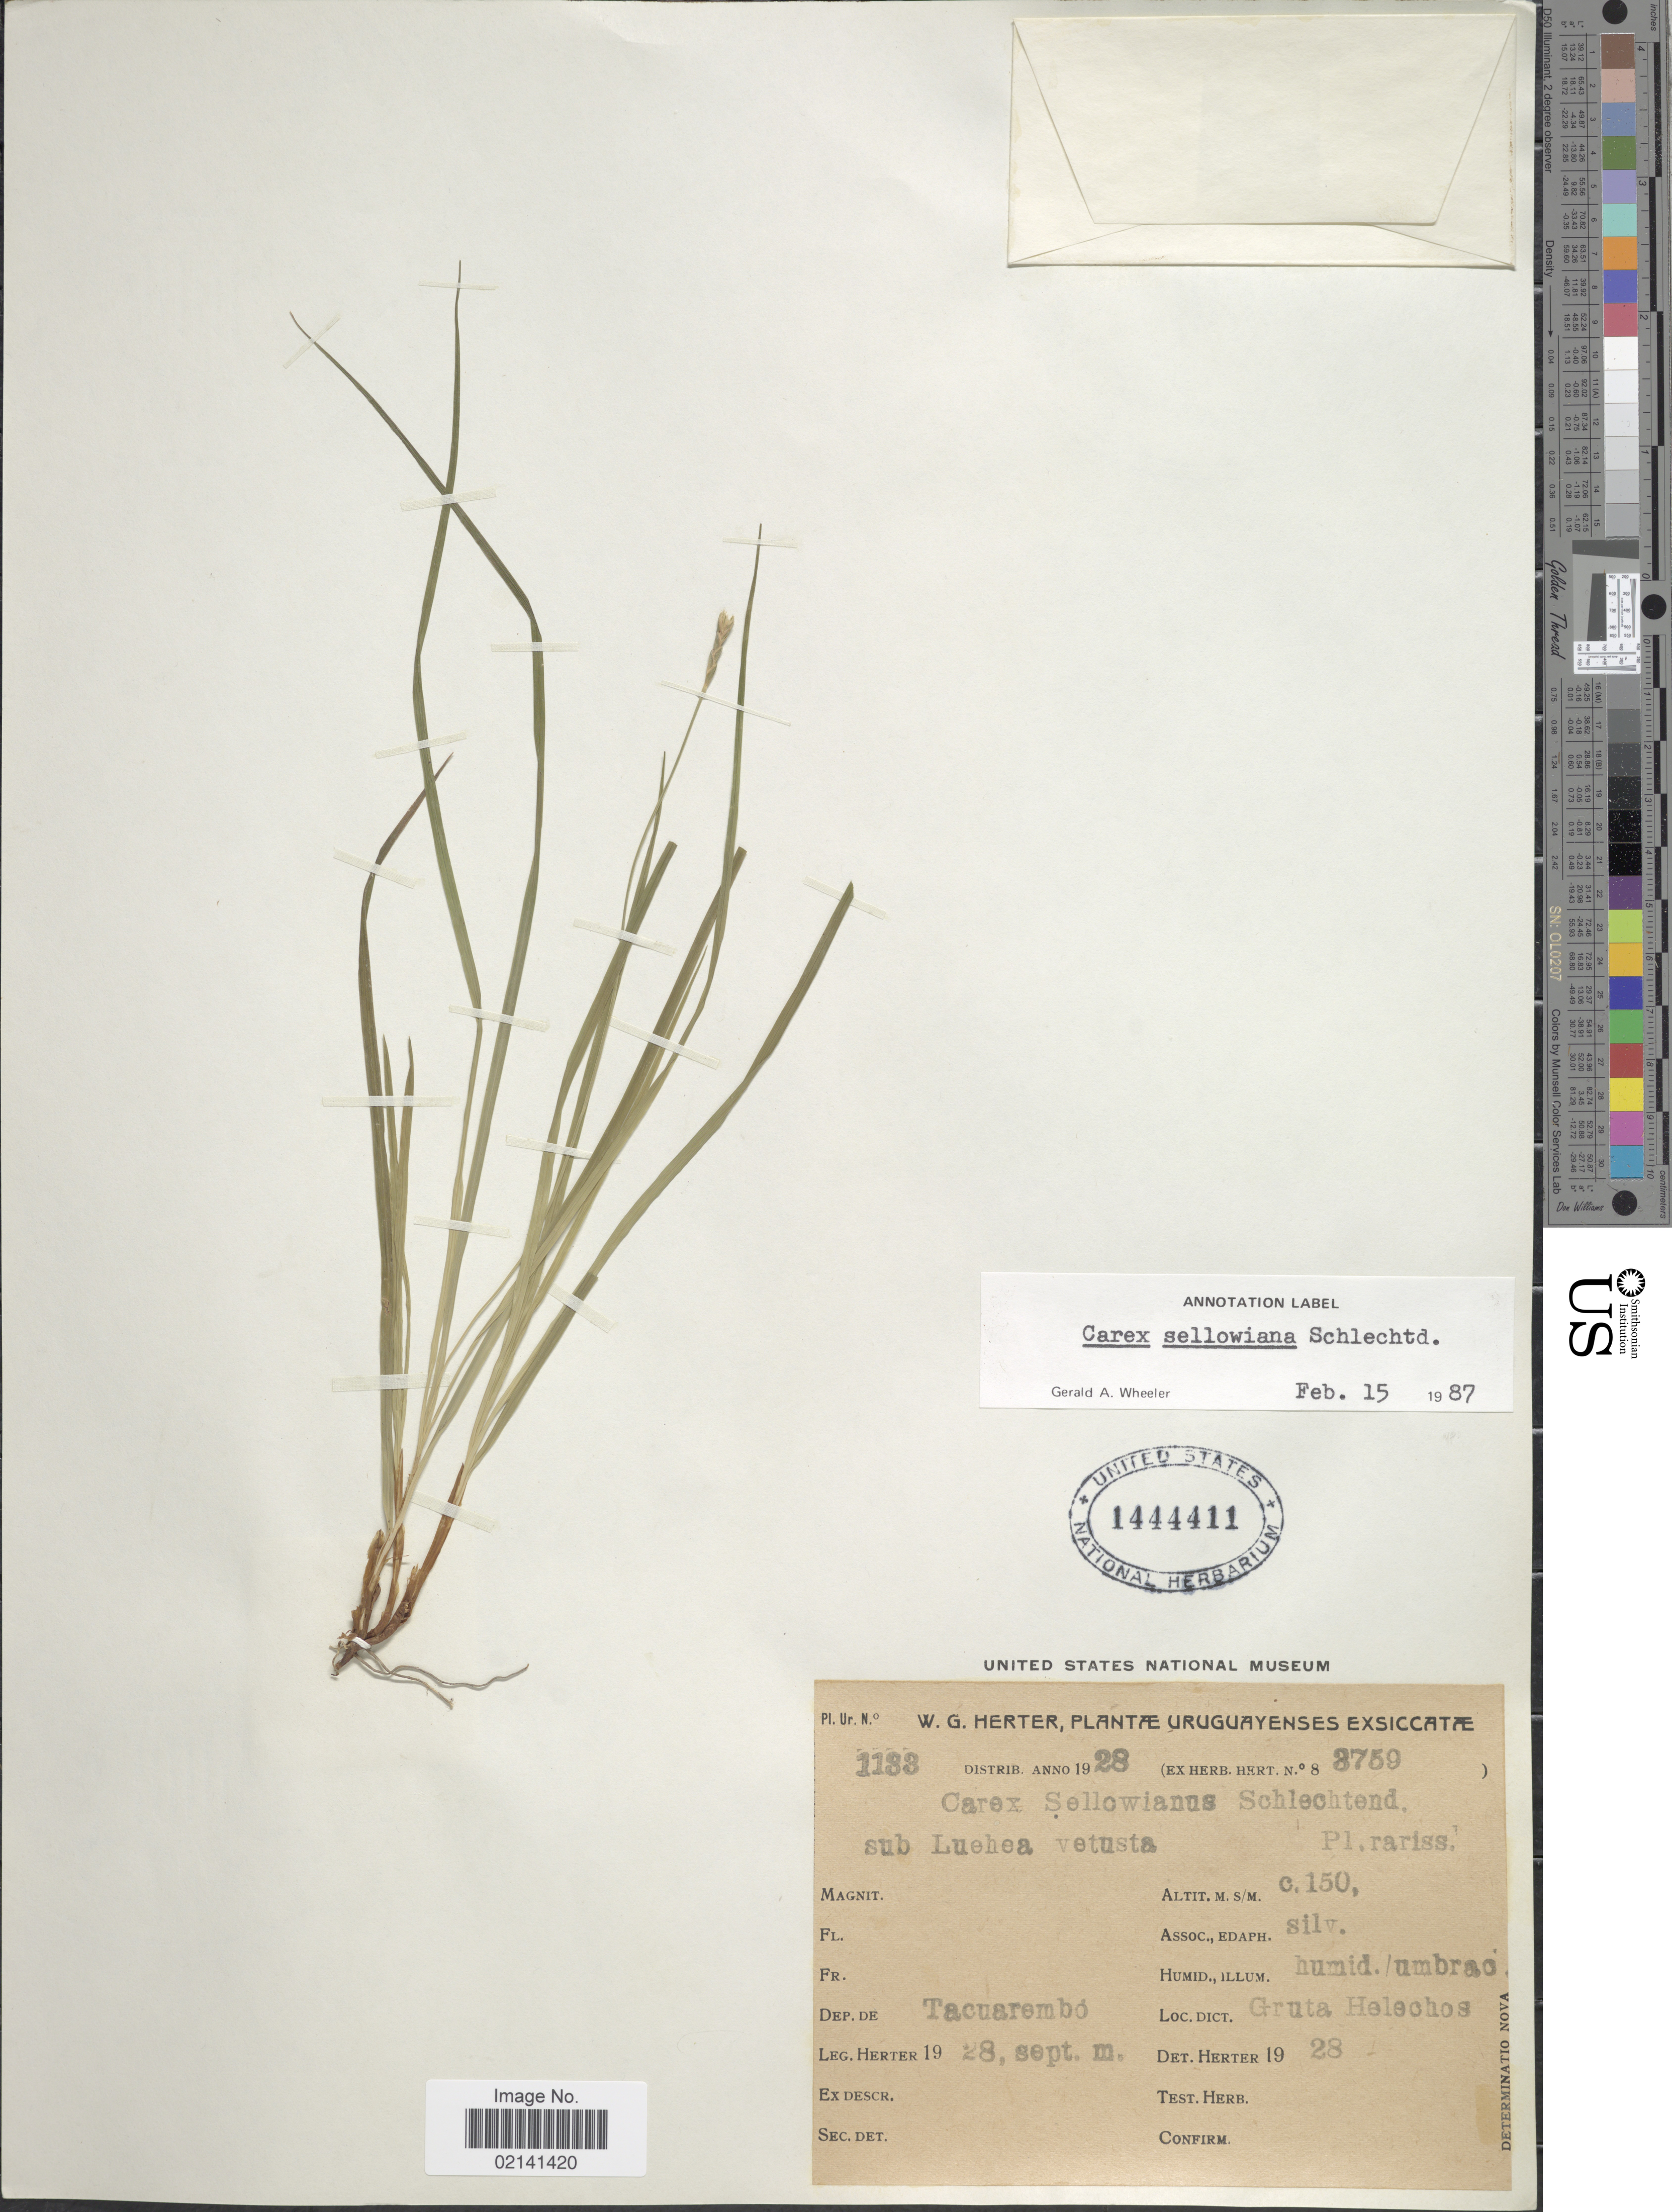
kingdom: Plantae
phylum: Tracheophyta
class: Liliopsida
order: Poales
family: Cyperaceae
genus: Carex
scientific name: Carex sellowiana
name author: Schltdl.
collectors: W. G. Herter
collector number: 1133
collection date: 1928-09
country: Uruguay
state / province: Tacuarembó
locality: Dep. de. Tacuarembo, Gruta Helechos.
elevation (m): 150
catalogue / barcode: US 1444411